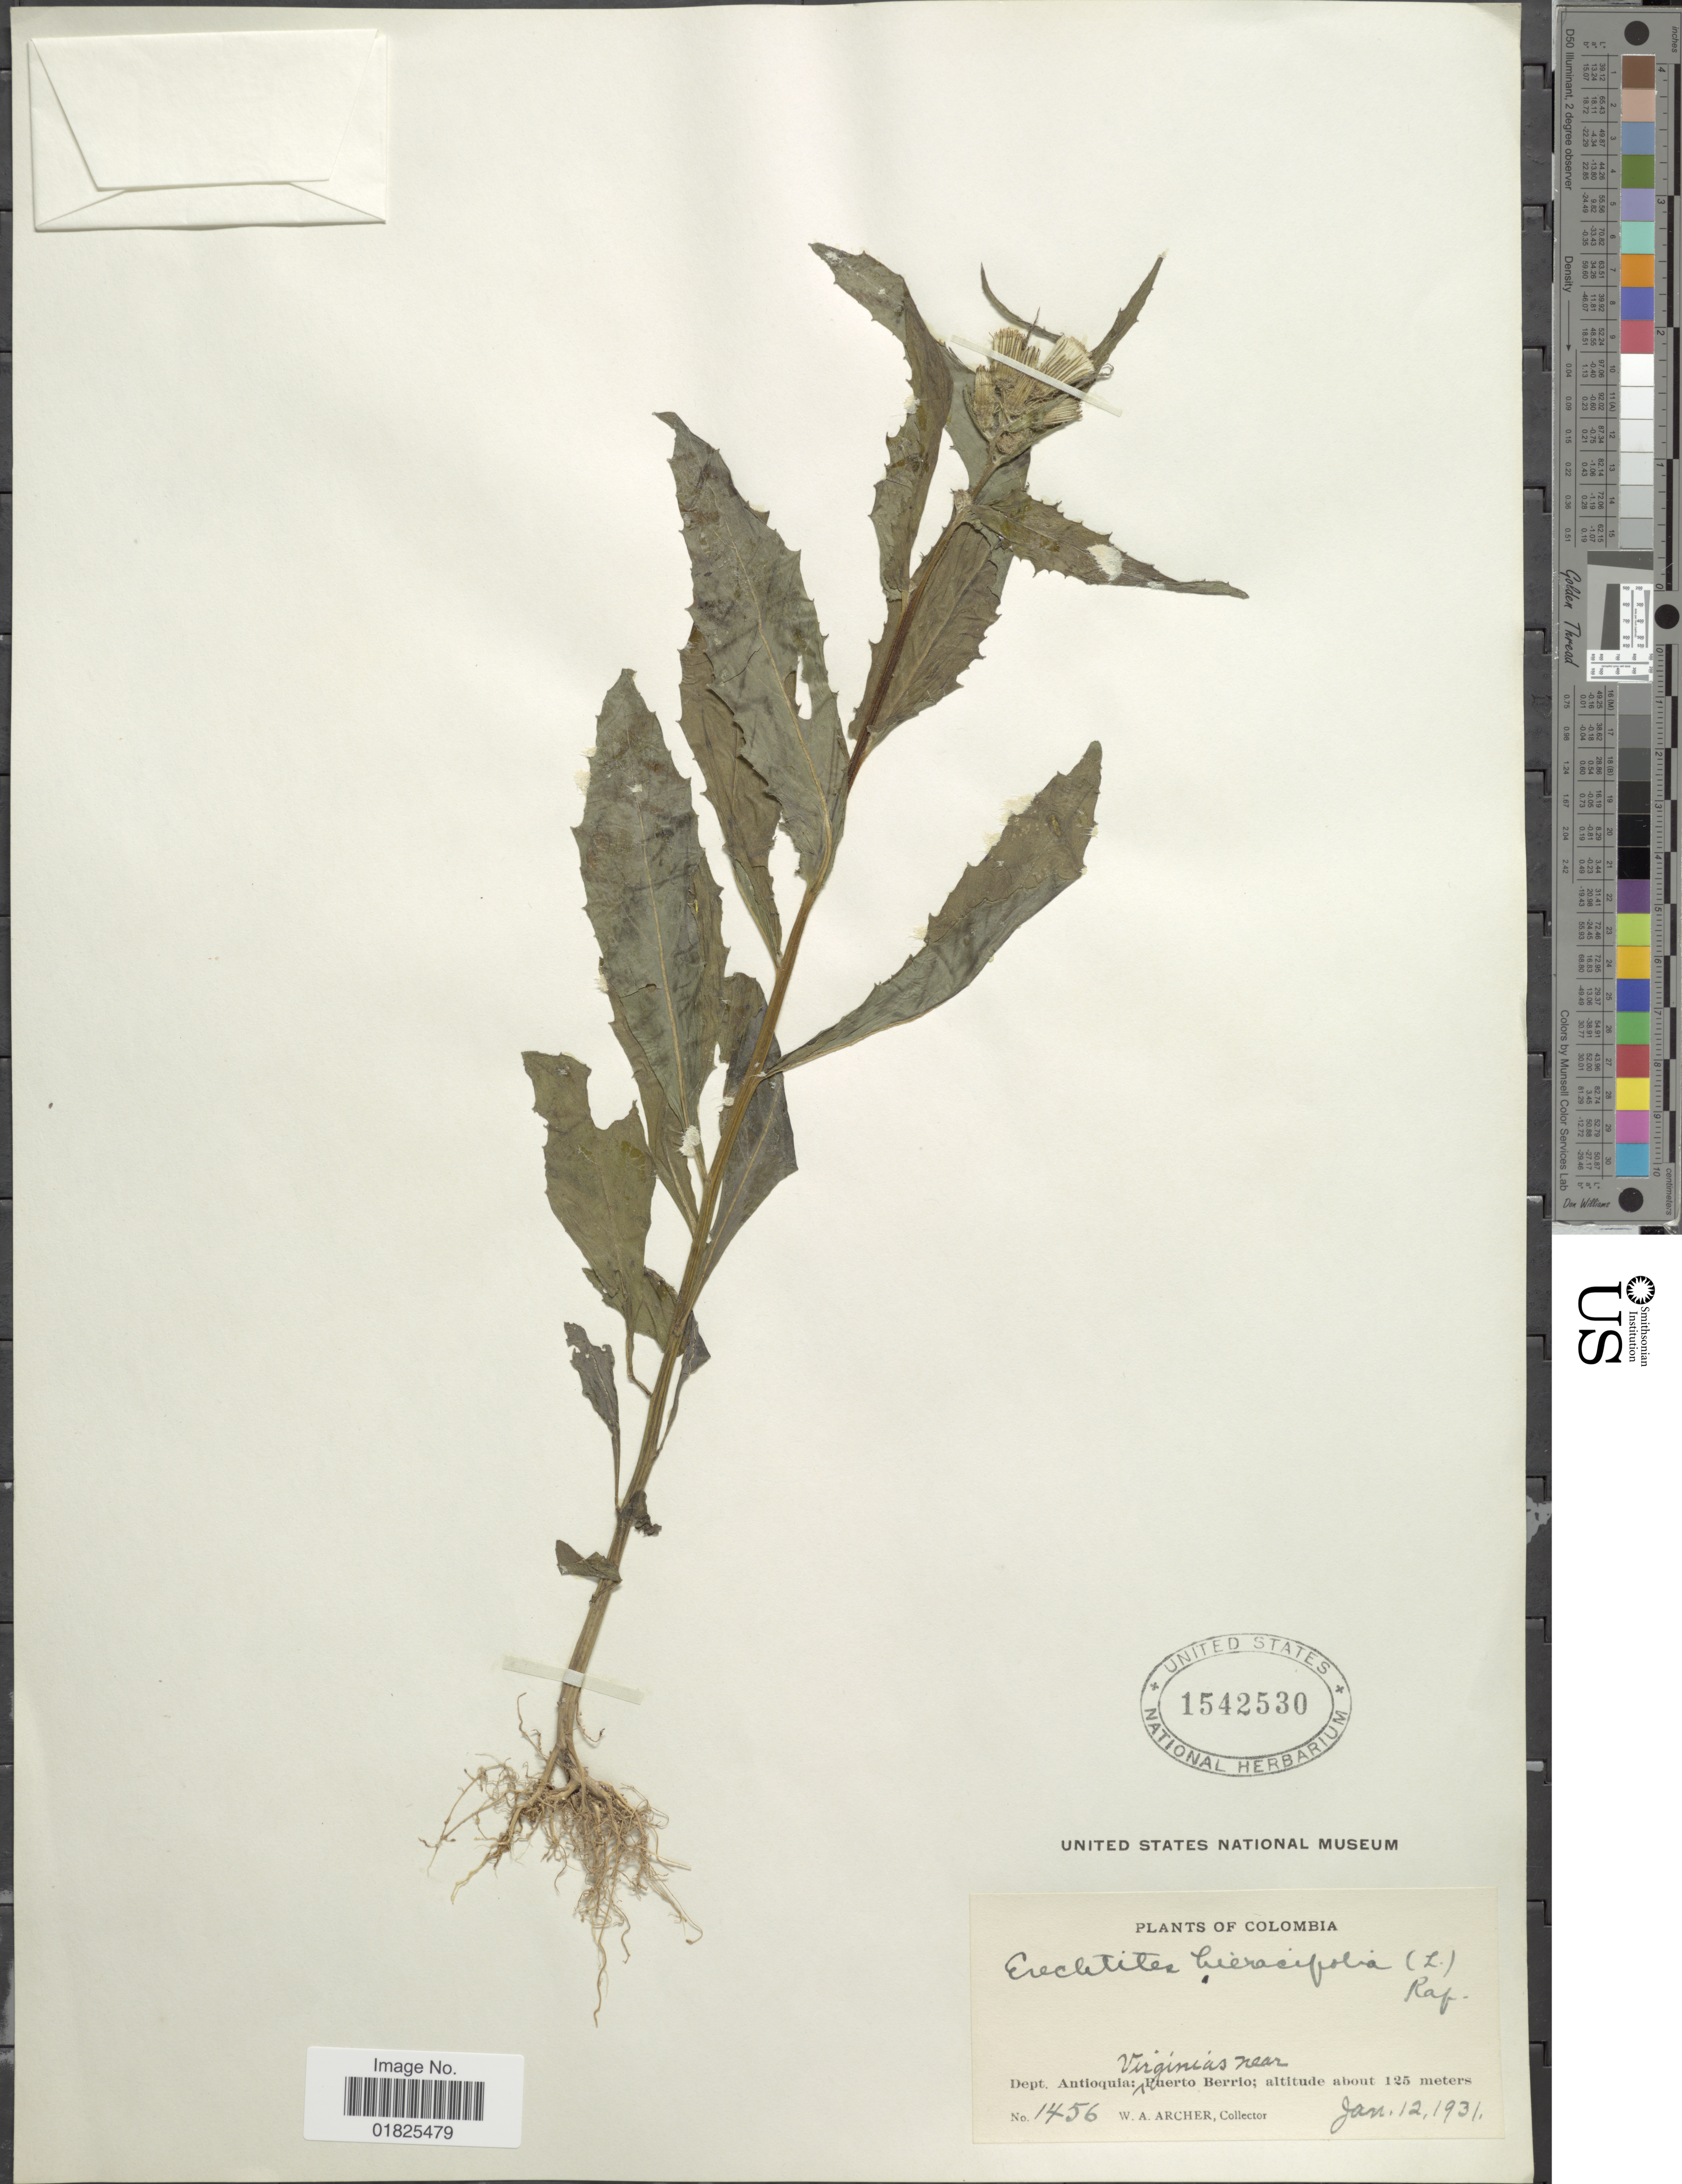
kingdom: Plantae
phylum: Tracheophyta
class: Magnoliopsida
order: Asterales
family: Asteraceae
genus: Erechtites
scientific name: Erechtites hieraciifolius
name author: (L.) Raf. ex DC.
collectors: W. A. Archer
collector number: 1456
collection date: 1931-01-12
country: Colombia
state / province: Antioquia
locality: Virginias near Puerto Berrio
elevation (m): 125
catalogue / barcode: US 1542530